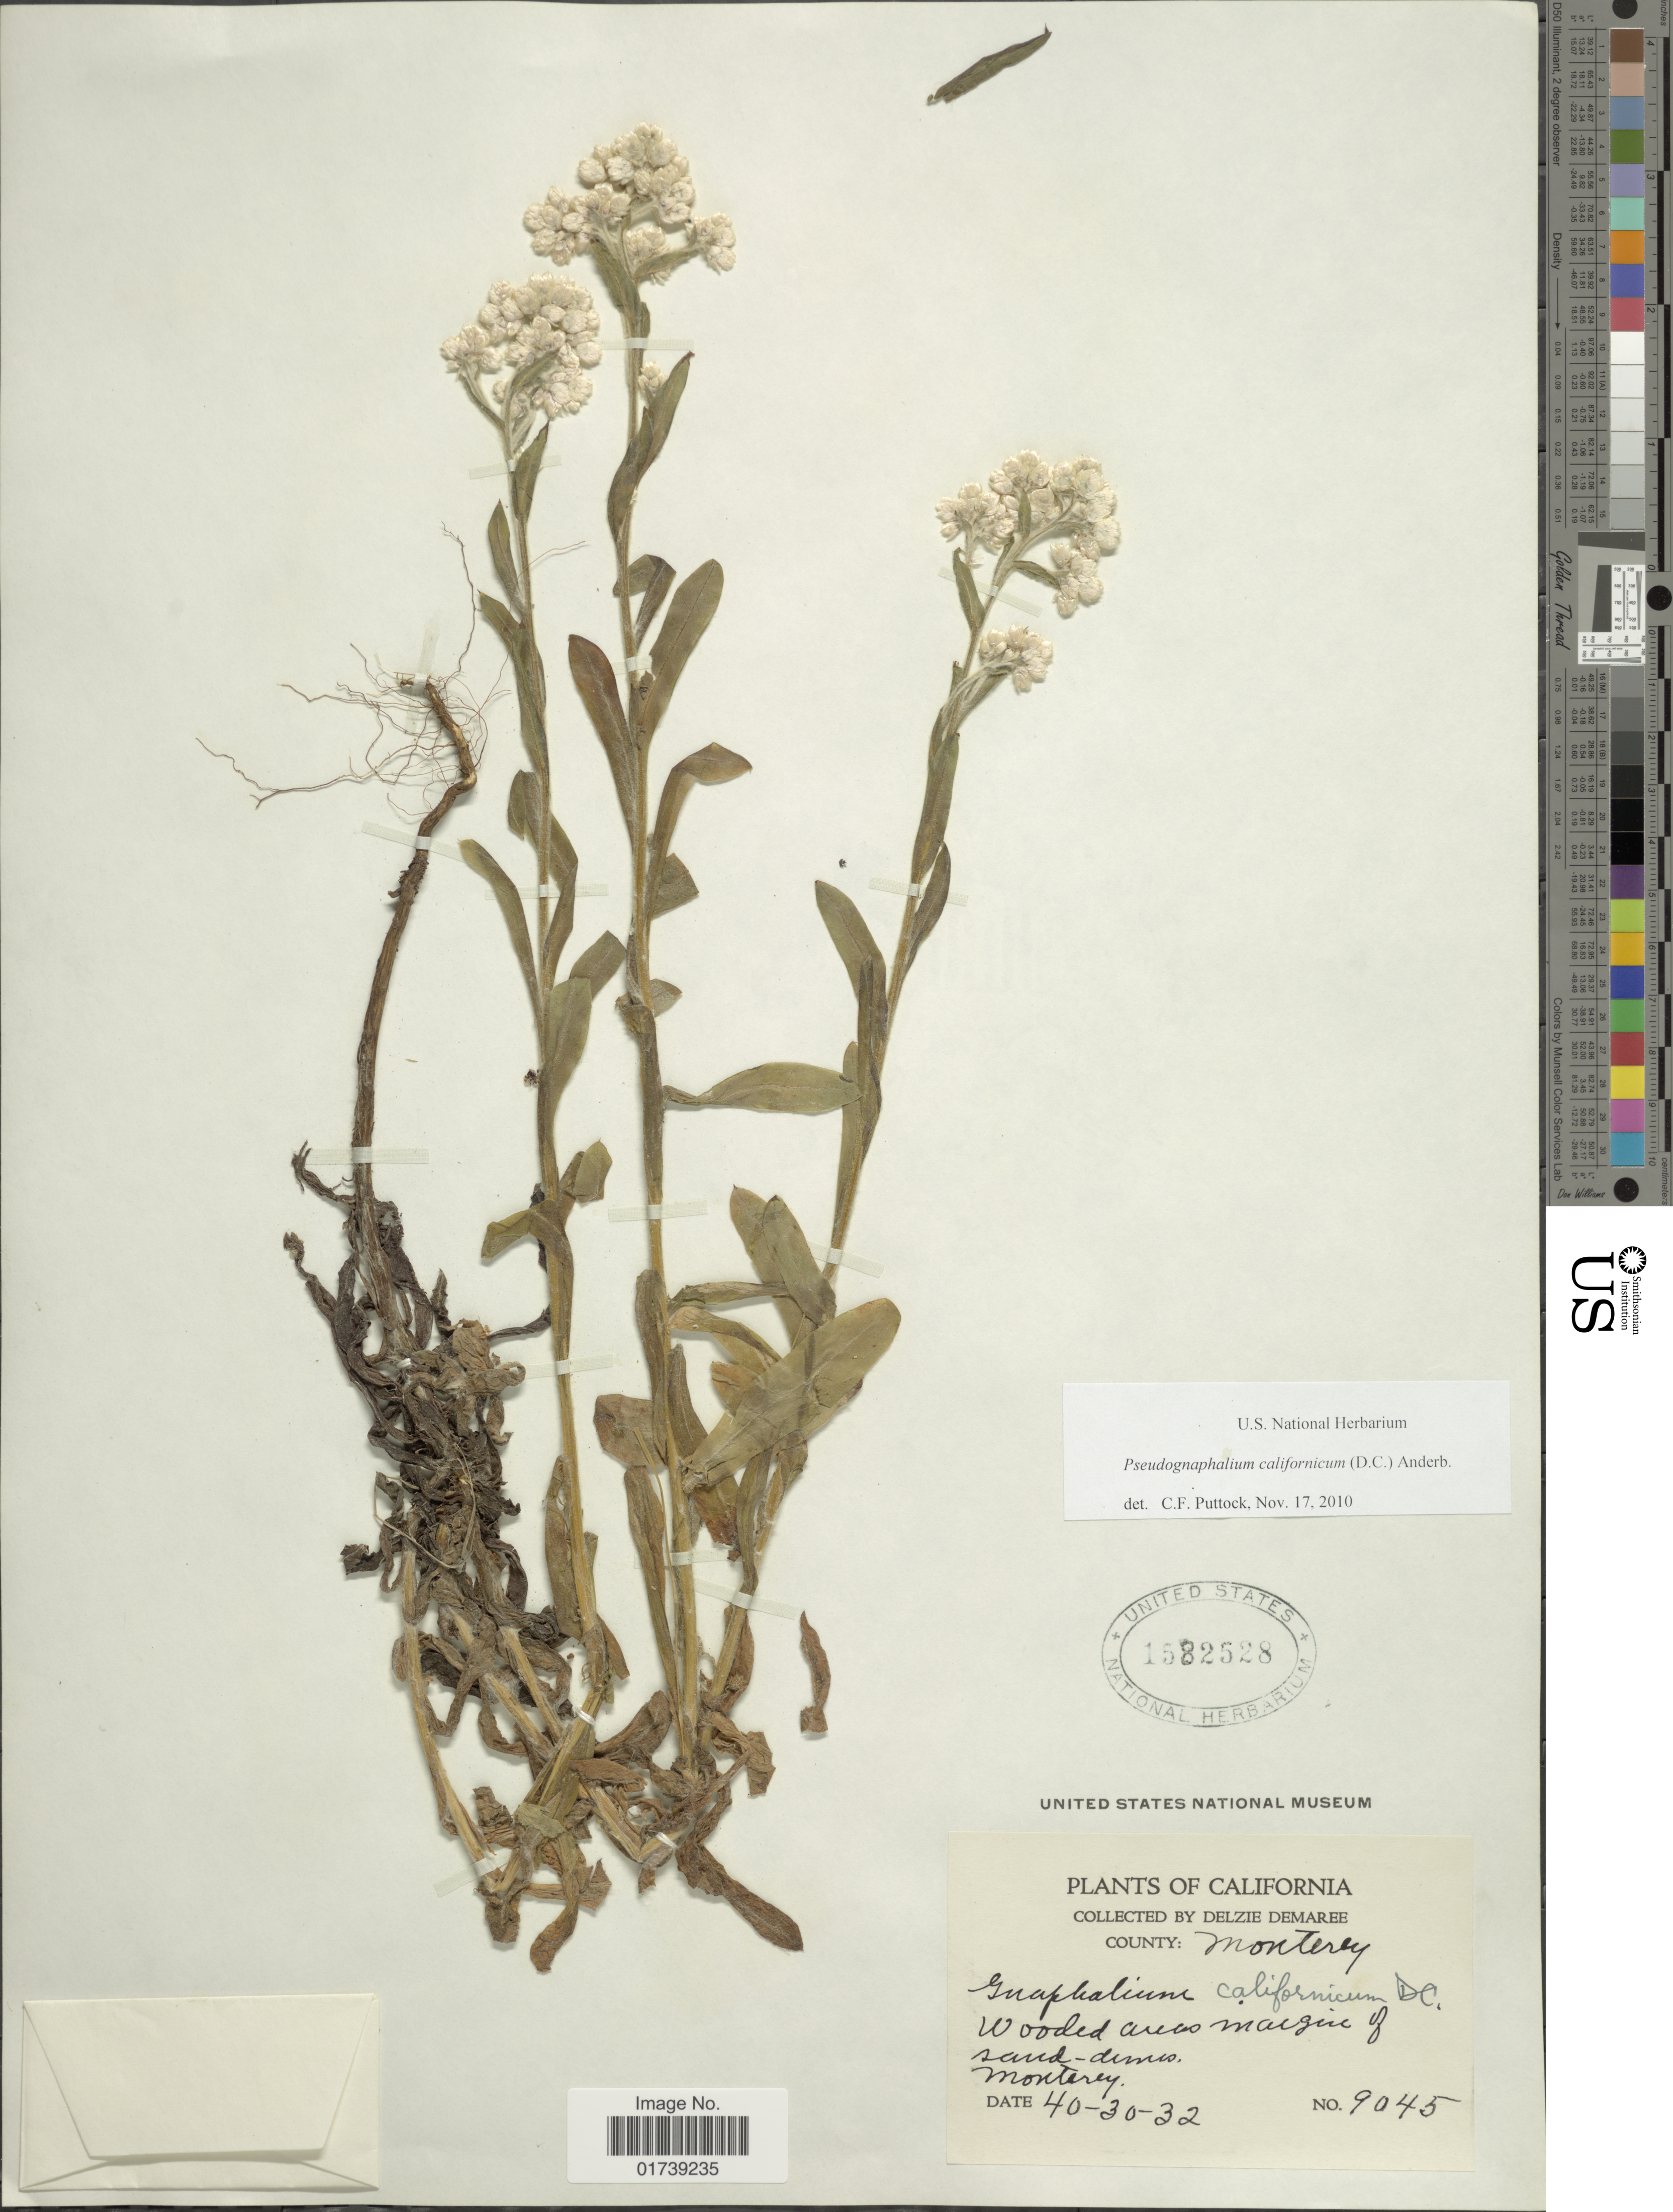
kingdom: Plantae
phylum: Tracheophyta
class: Magnoliopsida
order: Asterales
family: Asteraceae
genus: Pseudognaphalium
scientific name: Pseudognaphalium californicum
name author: (DC.) Anderb.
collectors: D. Demaree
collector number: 9045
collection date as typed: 40-30-32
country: United States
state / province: California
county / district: Monterey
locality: County: Monterey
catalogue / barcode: US 1582528